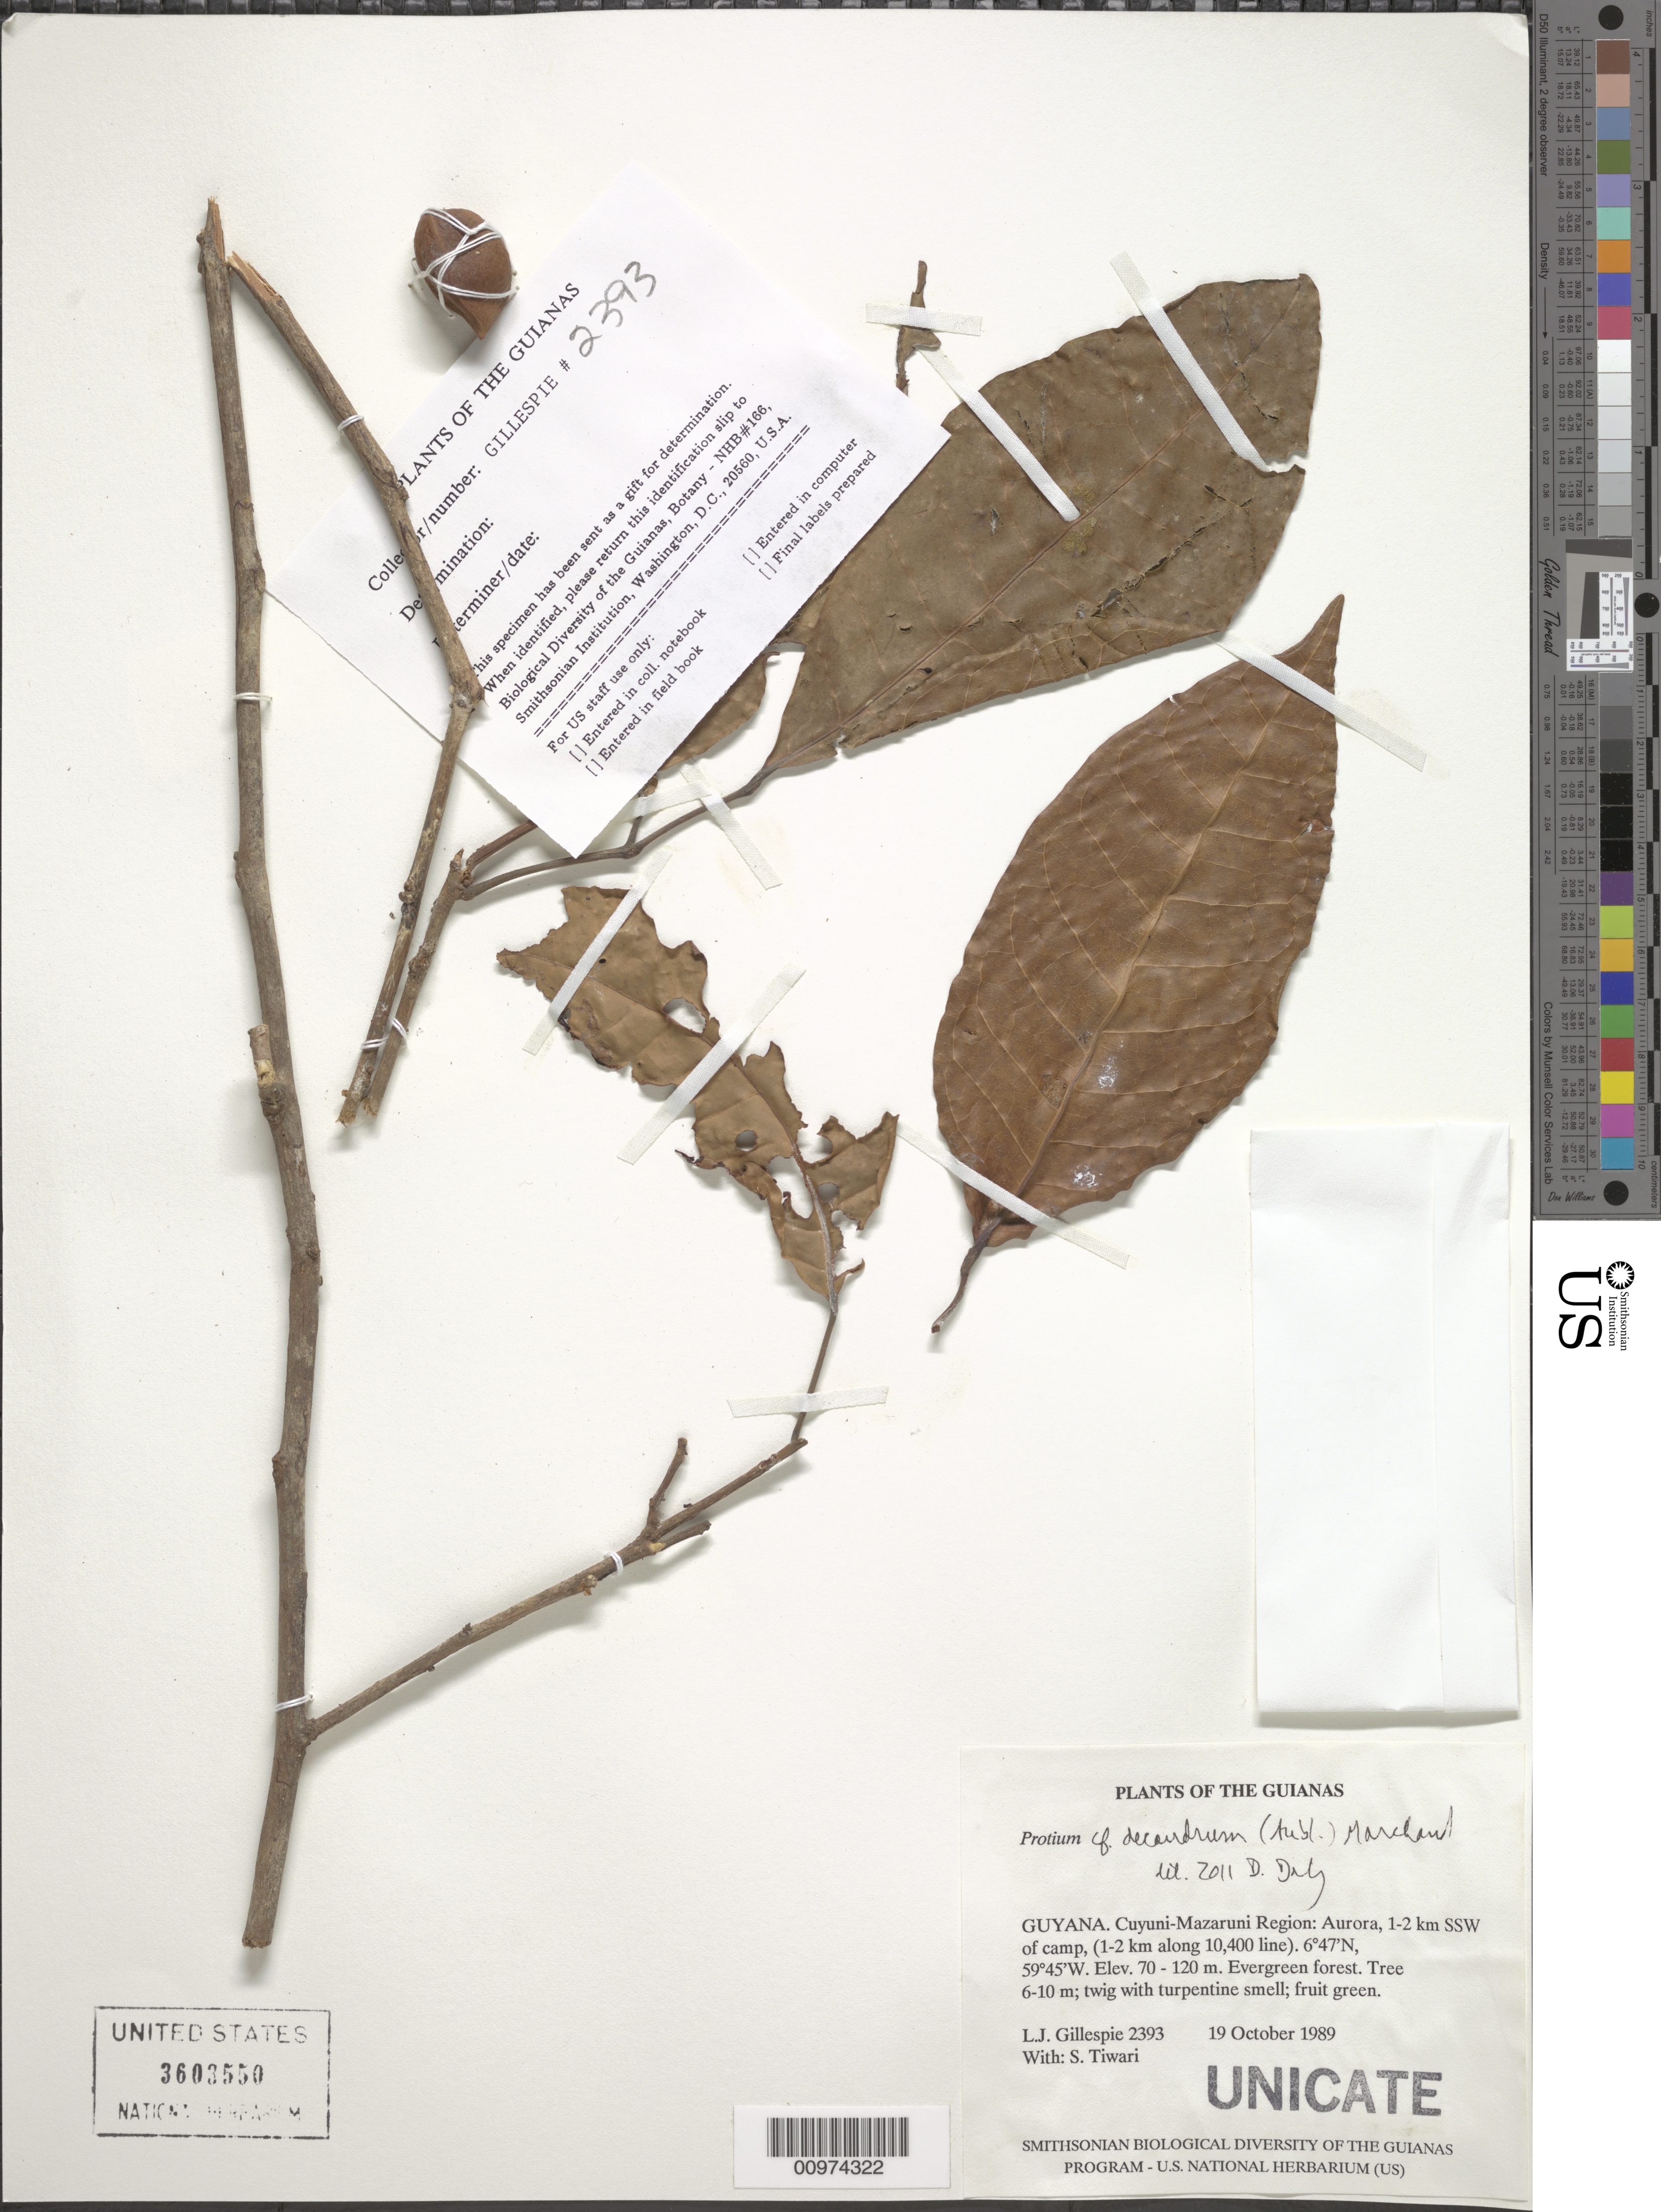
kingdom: Plantae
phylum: Tracheophyta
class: Magnoliopsida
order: Sapindales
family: Burseraceae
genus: Protium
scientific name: Protium decandrum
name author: (Aubl.) Marchand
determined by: Daly, D. C.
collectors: L. J. Gillespie & S. Tiwari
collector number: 2393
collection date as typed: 19 October 1989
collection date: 1989-10-19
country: Guyana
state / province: Cuyuni-Mazaruni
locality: Aurora, 1-2 km SSW of camp, (1-2 km along 10,400 line)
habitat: Evergreen forest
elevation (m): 70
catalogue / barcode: US 3603550